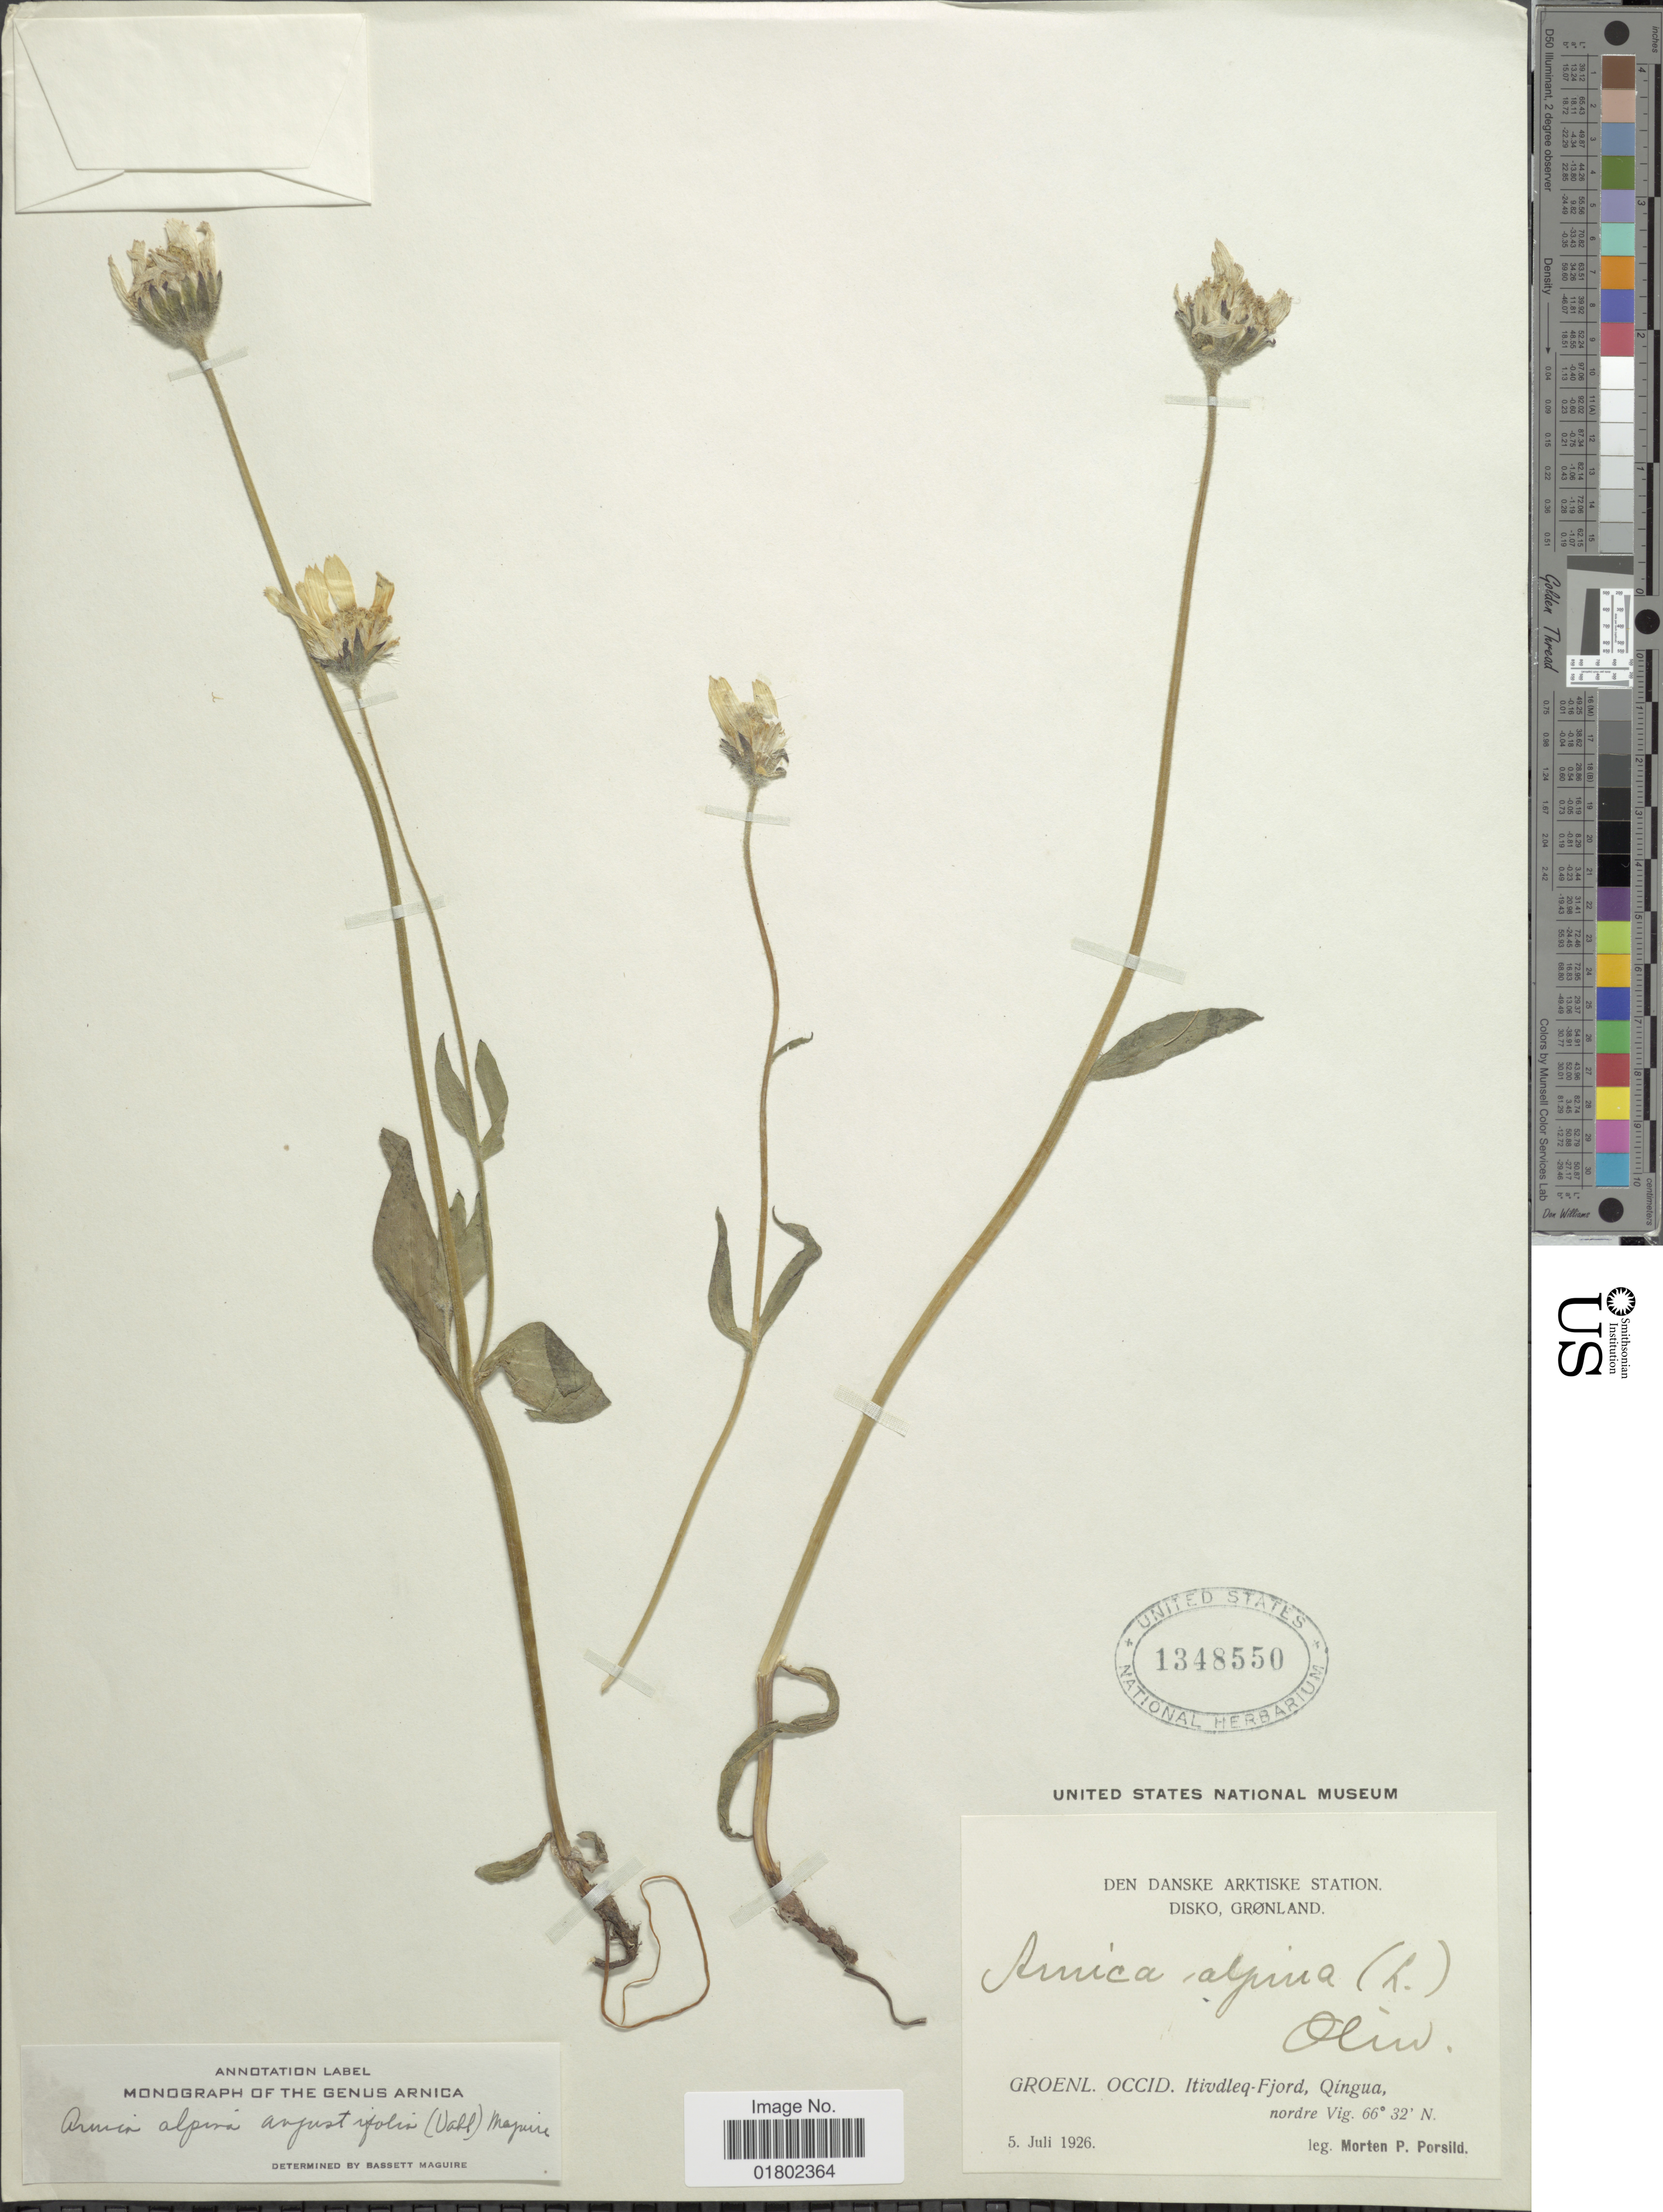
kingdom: Plantae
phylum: Tracheophyta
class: Magnoliopsida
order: Asterales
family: Asteraceae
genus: Arnica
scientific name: Arnica alpina var. angustifolia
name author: (Vahl) Maguire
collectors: M. P. Porsild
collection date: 1926-07-05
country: Greenland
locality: Groenland. Occid., Itivdleg-Fjord, Qingua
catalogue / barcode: US 1348550